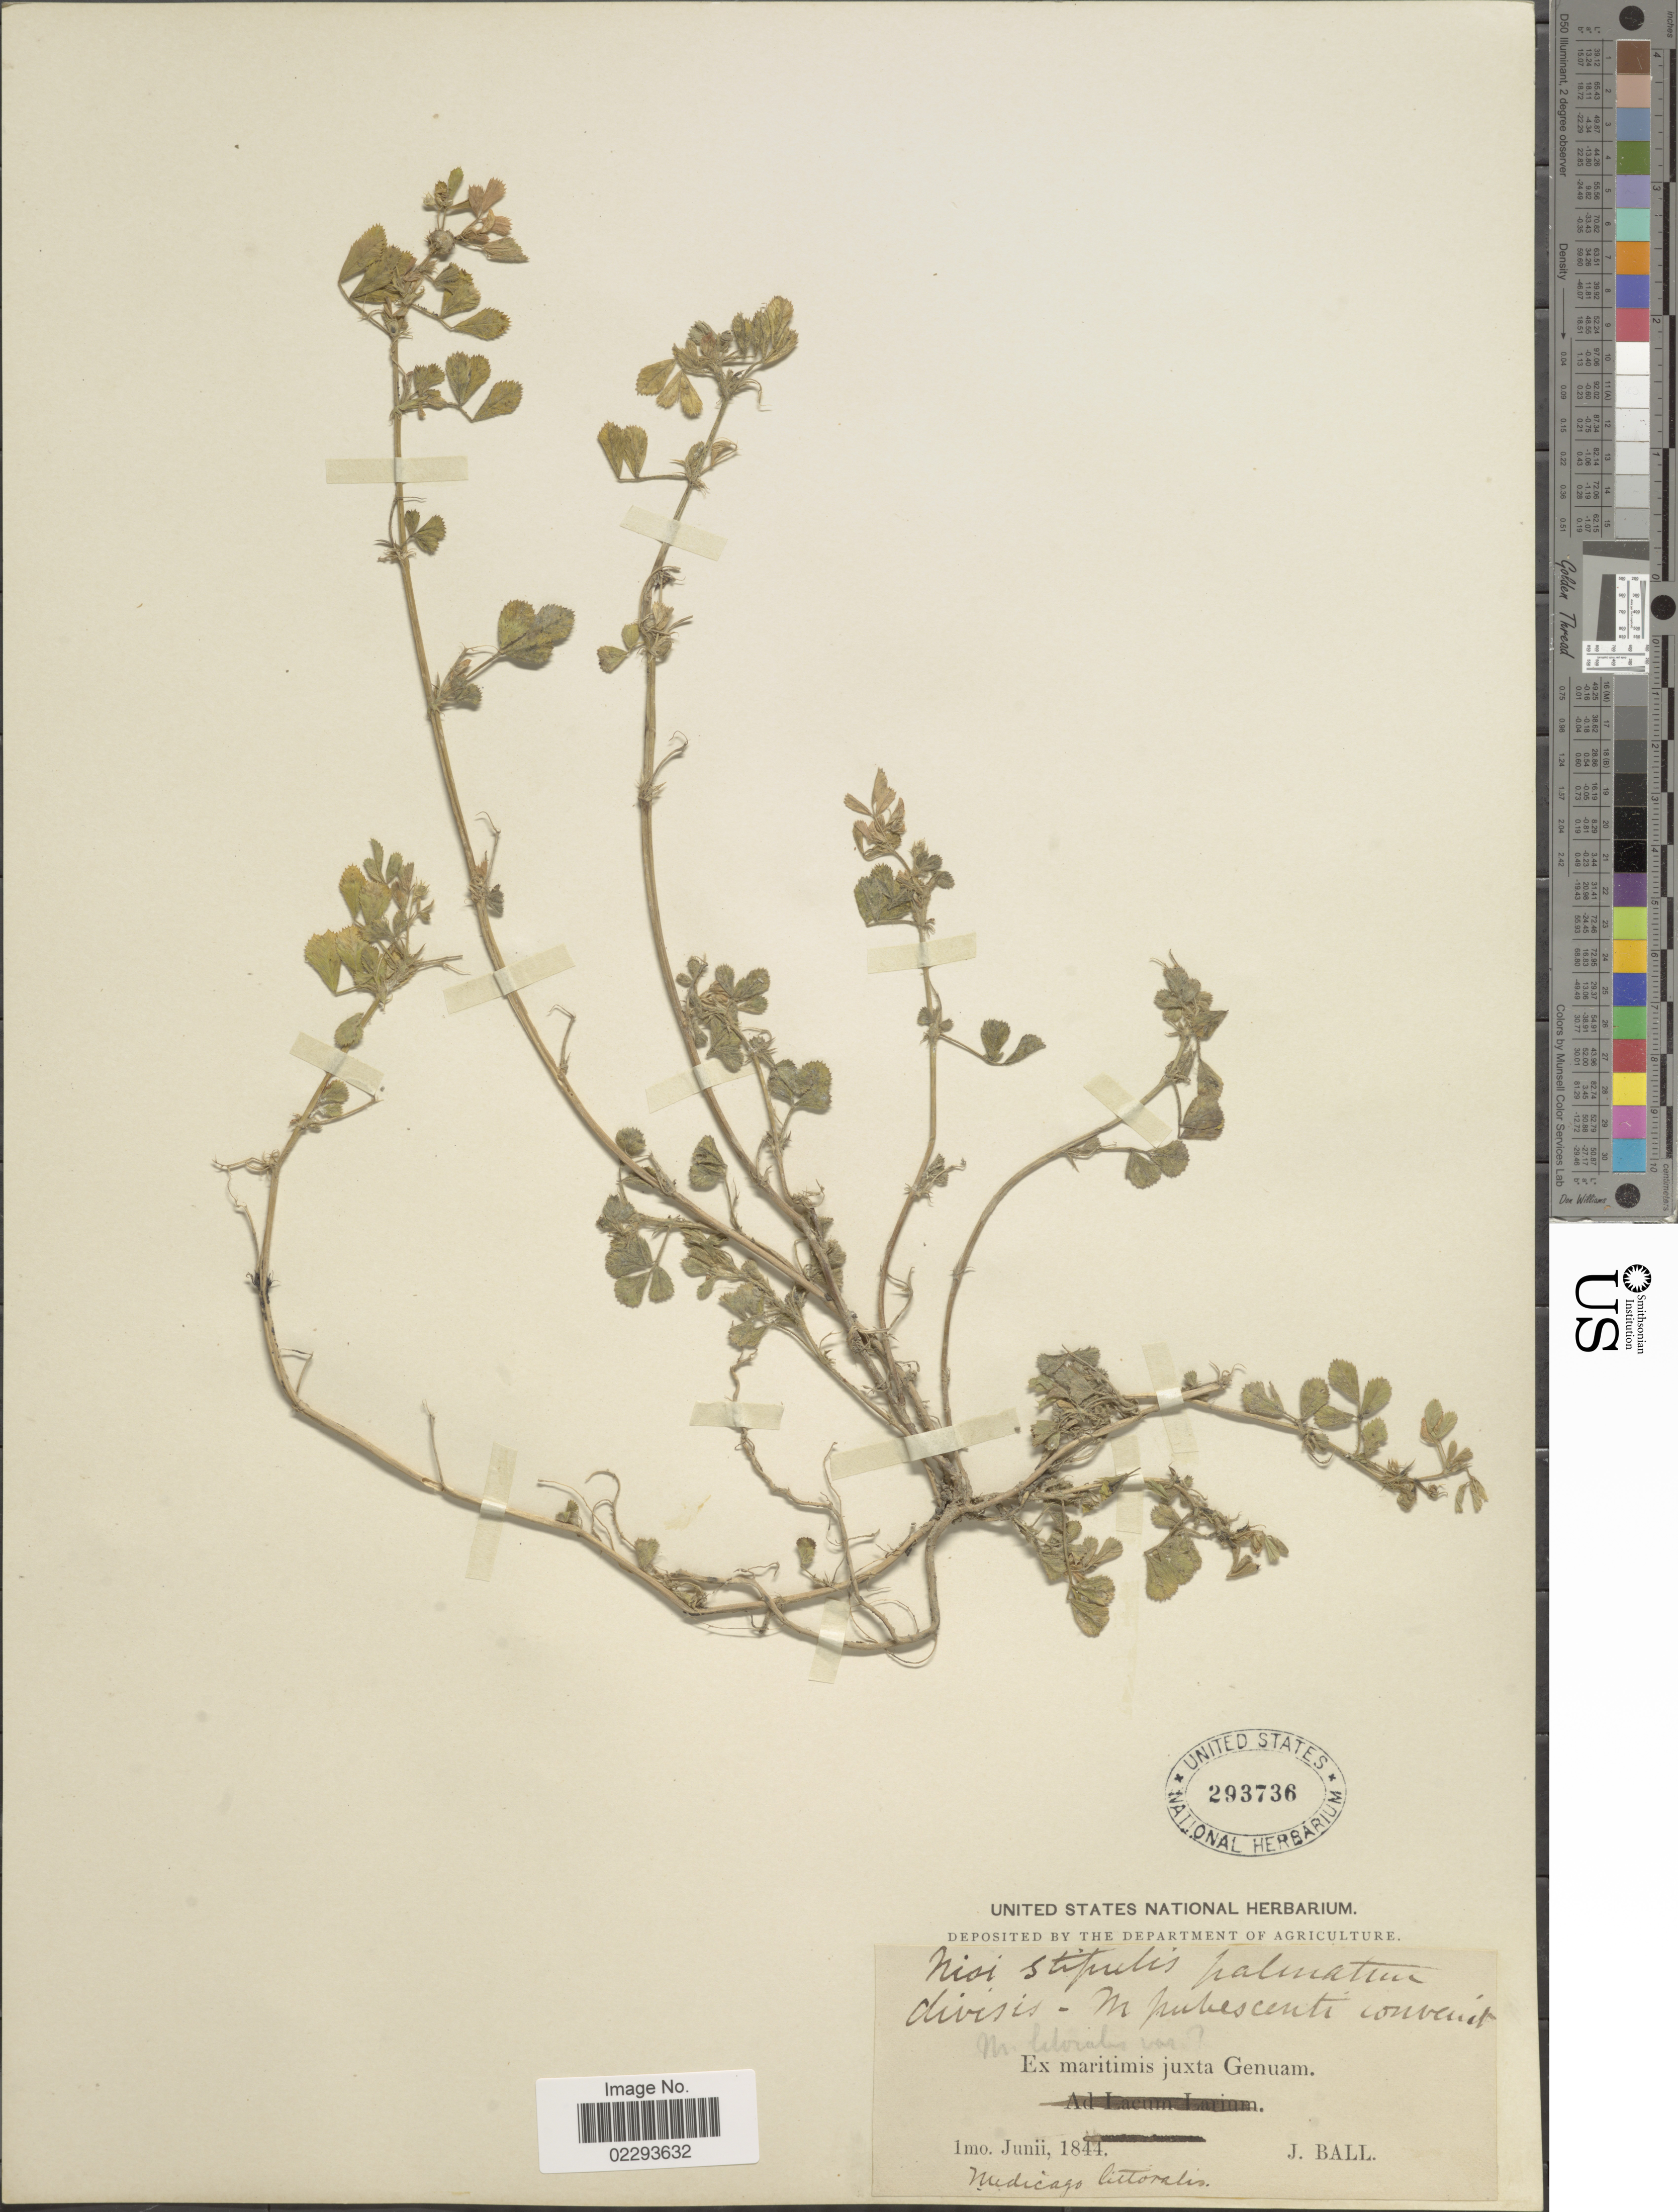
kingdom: Plantae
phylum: Tracheophyta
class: Magnoliopsida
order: Fabales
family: Fabaceae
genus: Medicago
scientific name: Medicago littoralis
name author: Loisel.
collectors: J. Ball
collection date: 1844-06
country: Italy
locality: Ex maritimis juxta Genuam.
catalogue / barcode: US 293736